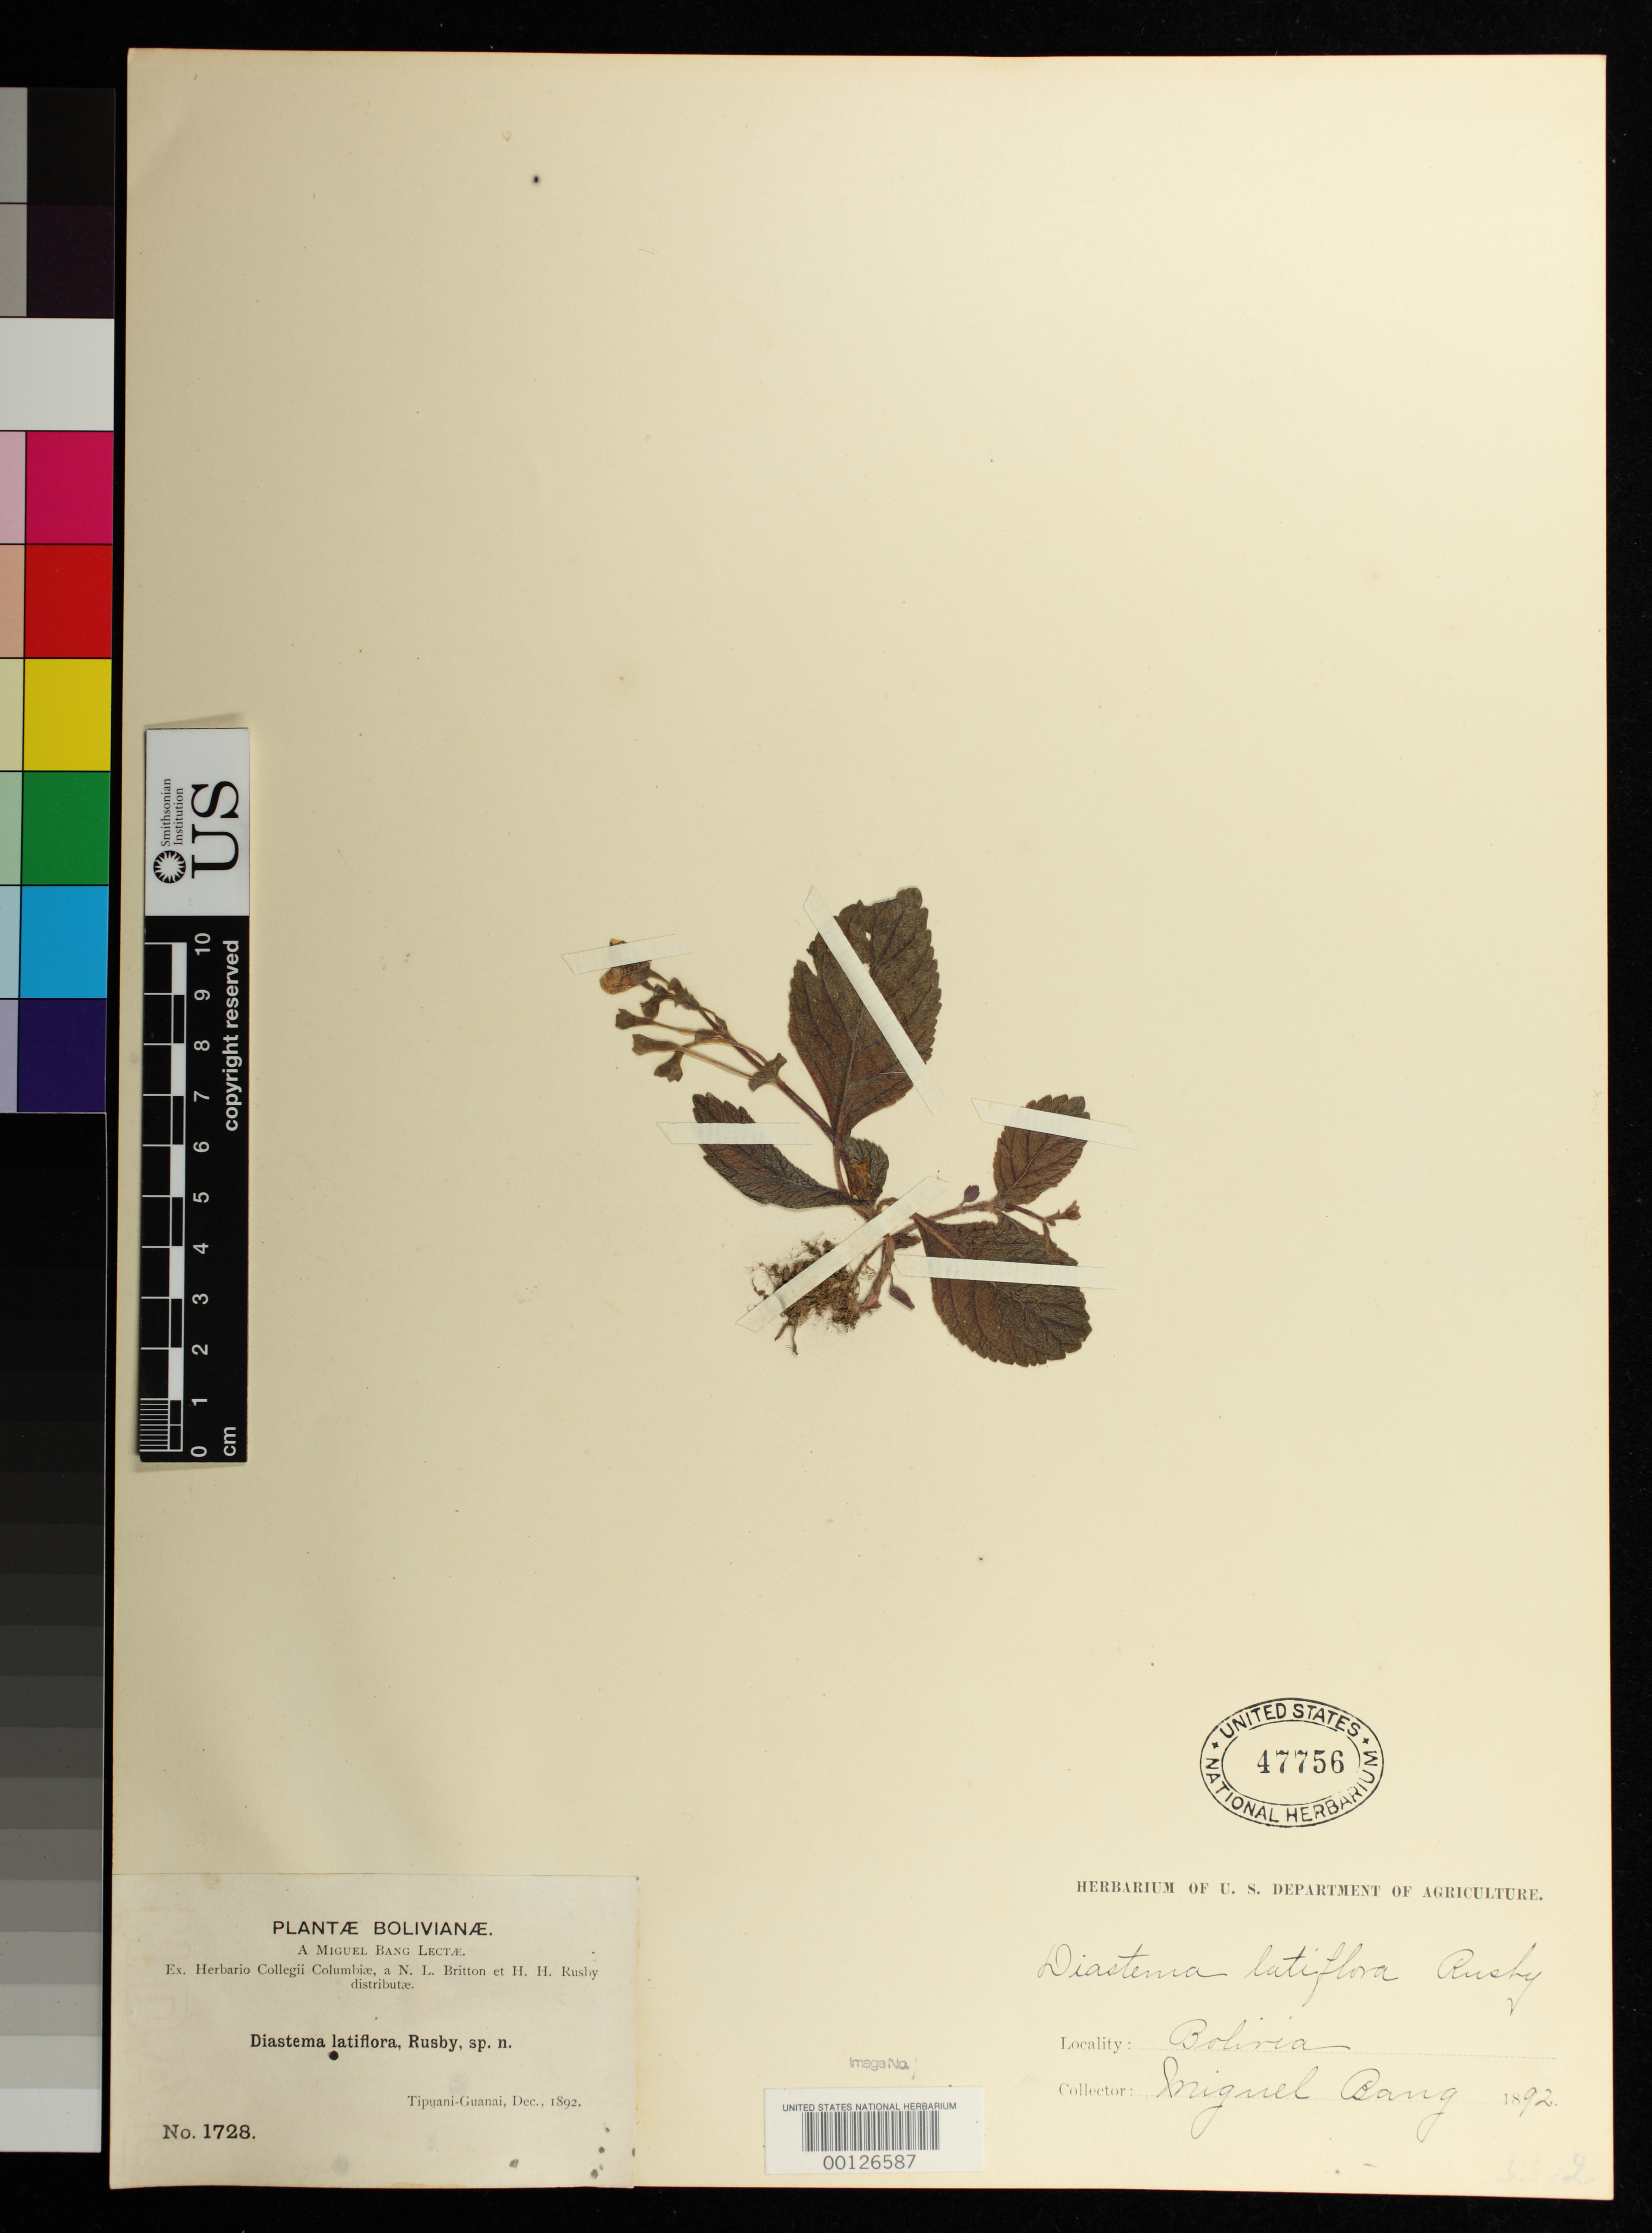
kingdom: Plantae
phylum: Tracheophyta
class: Magnoliopsida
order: Lamiales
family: Gesneriaceae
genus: Diastema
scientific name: Diastema latiflorum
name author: Rusby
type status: Isotype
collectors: M. Bang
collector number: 1728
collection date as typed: Dec 1892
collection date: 1892-12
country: Bolivia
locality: Tipuani-Guanai.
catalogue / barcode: US 47756